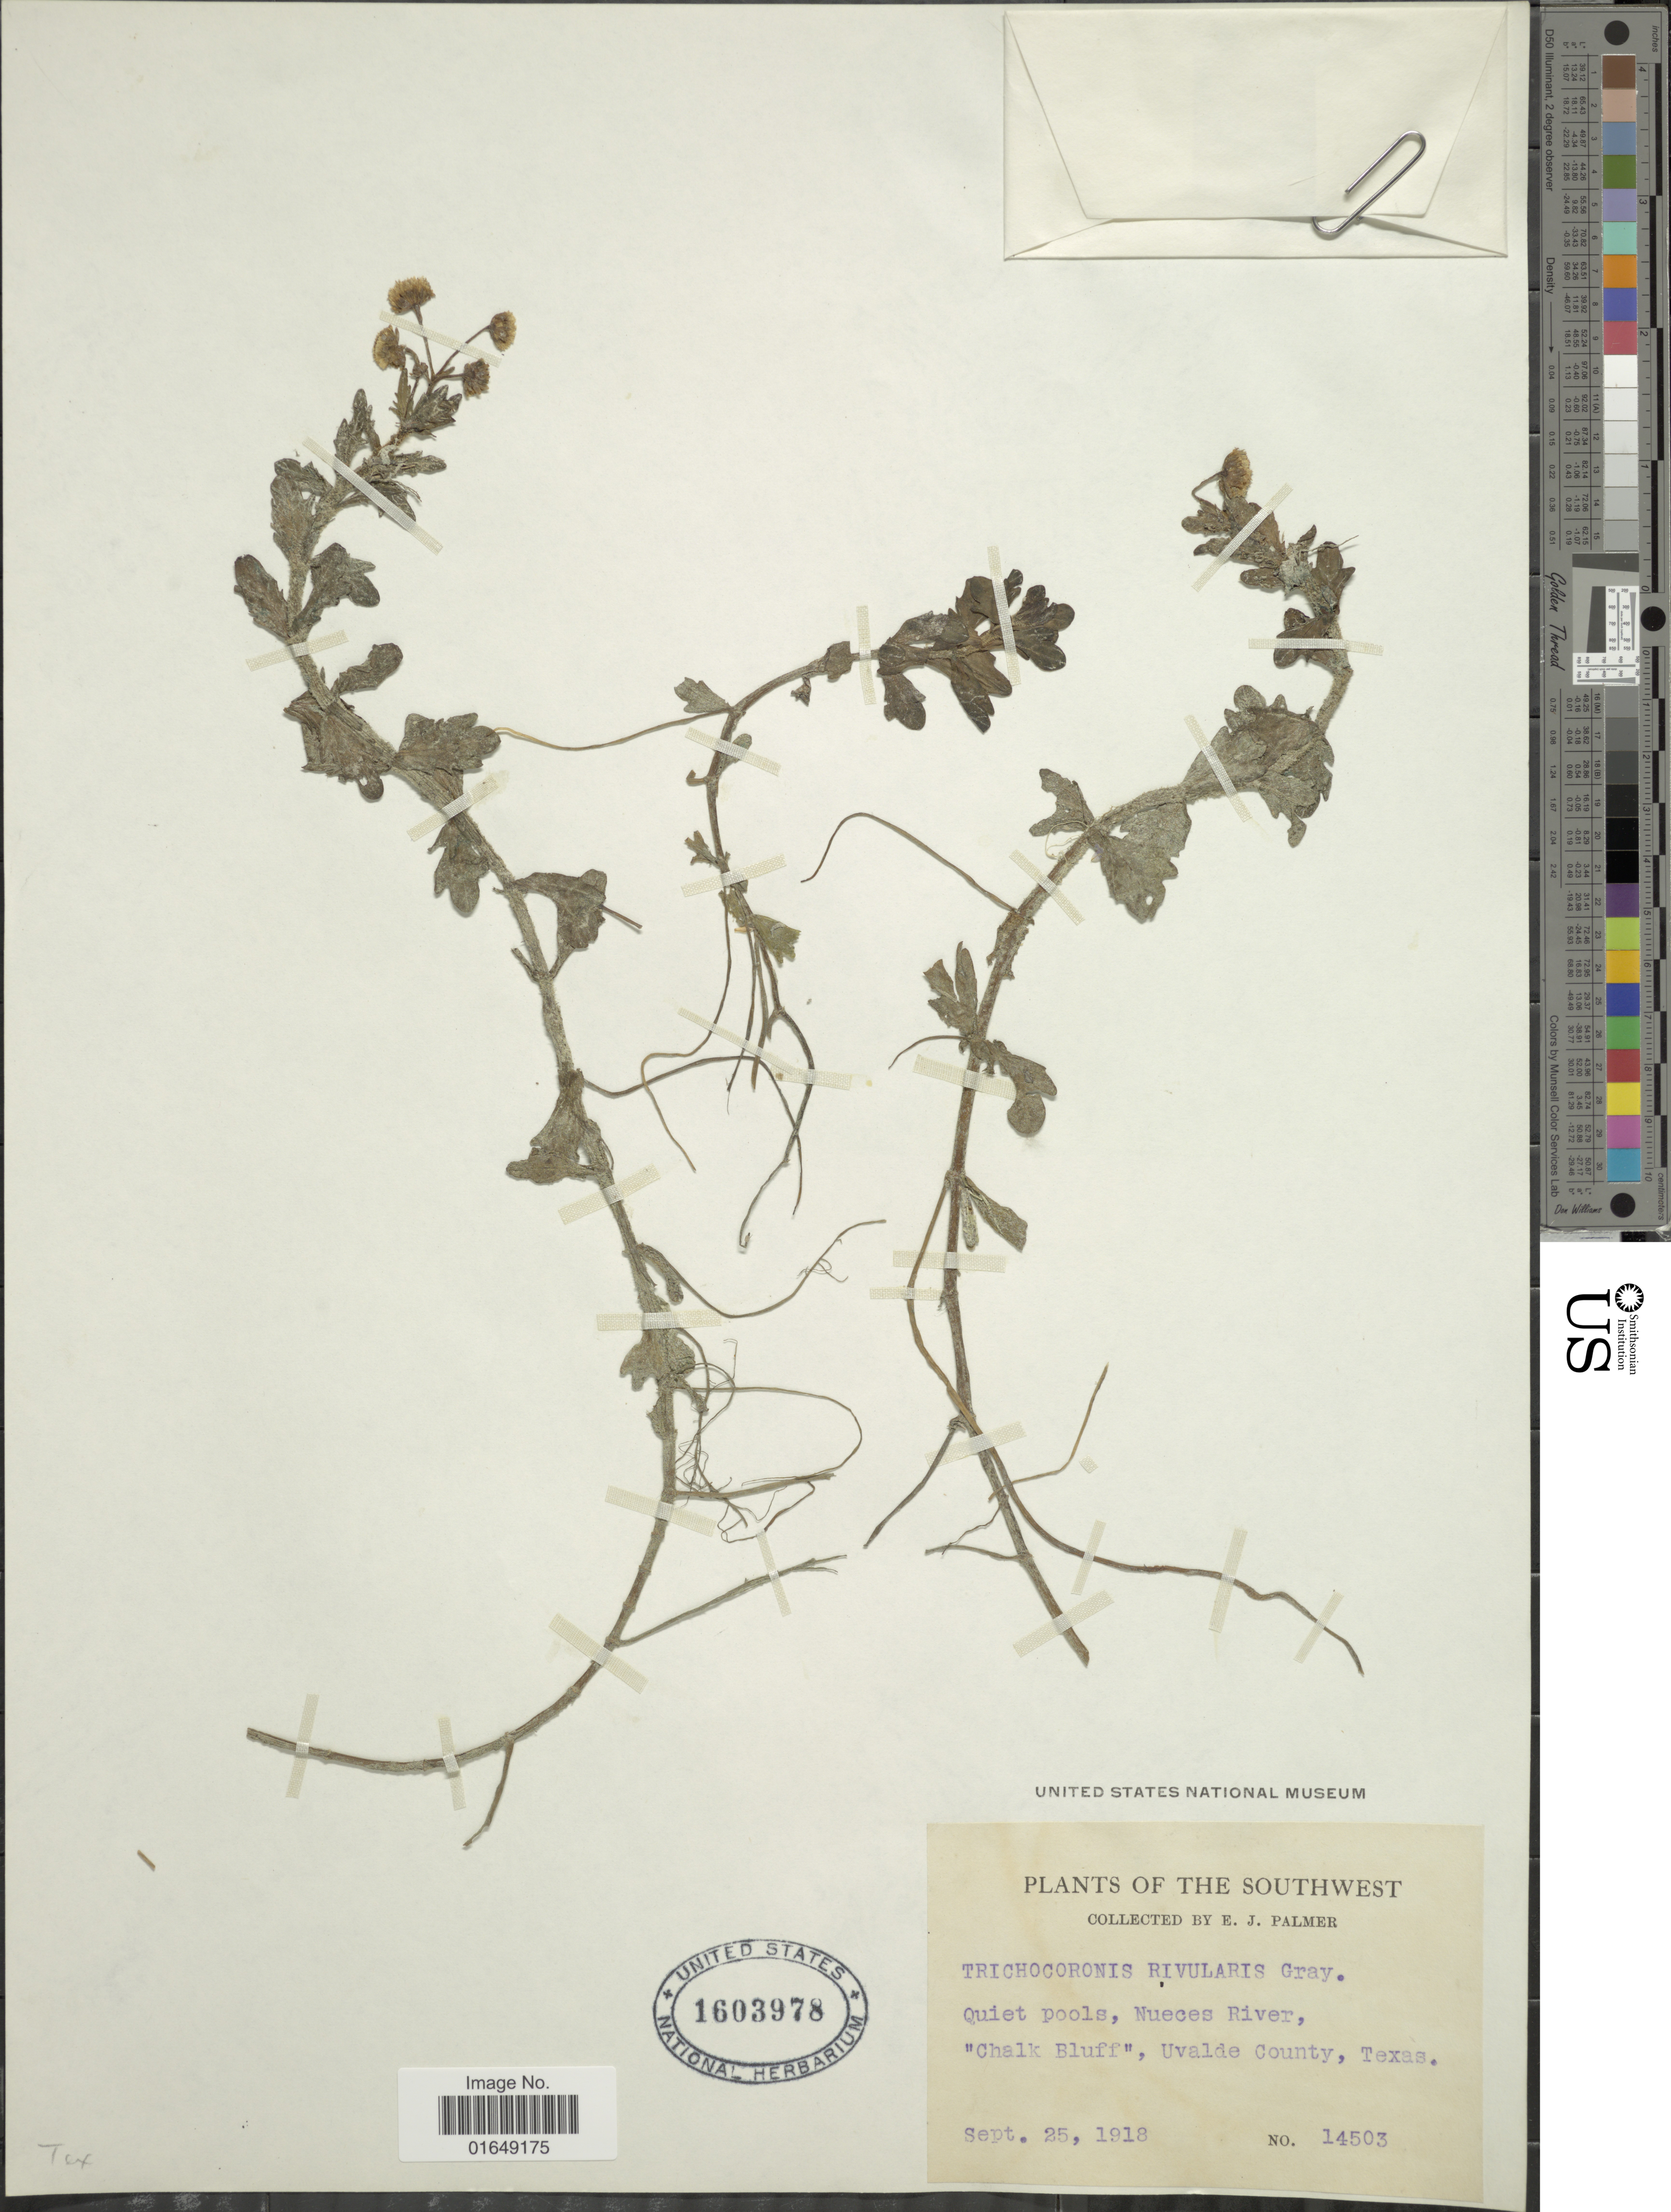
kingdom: Plantae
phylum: Tracheophyta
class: Magnoliopsida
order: Asterales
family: Asteraceae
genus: Shinnersia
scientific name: Shinnersia rivularis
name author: (A. Gray) R.M. King & H. Rob.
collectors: E. J. Palmer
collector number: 14503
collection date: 1918-09-25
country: United States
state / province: Texas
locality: Quiet pools, Nueces River, "Chalk Bluff", Uvalde County. Southwest.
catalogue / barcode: US 1603978